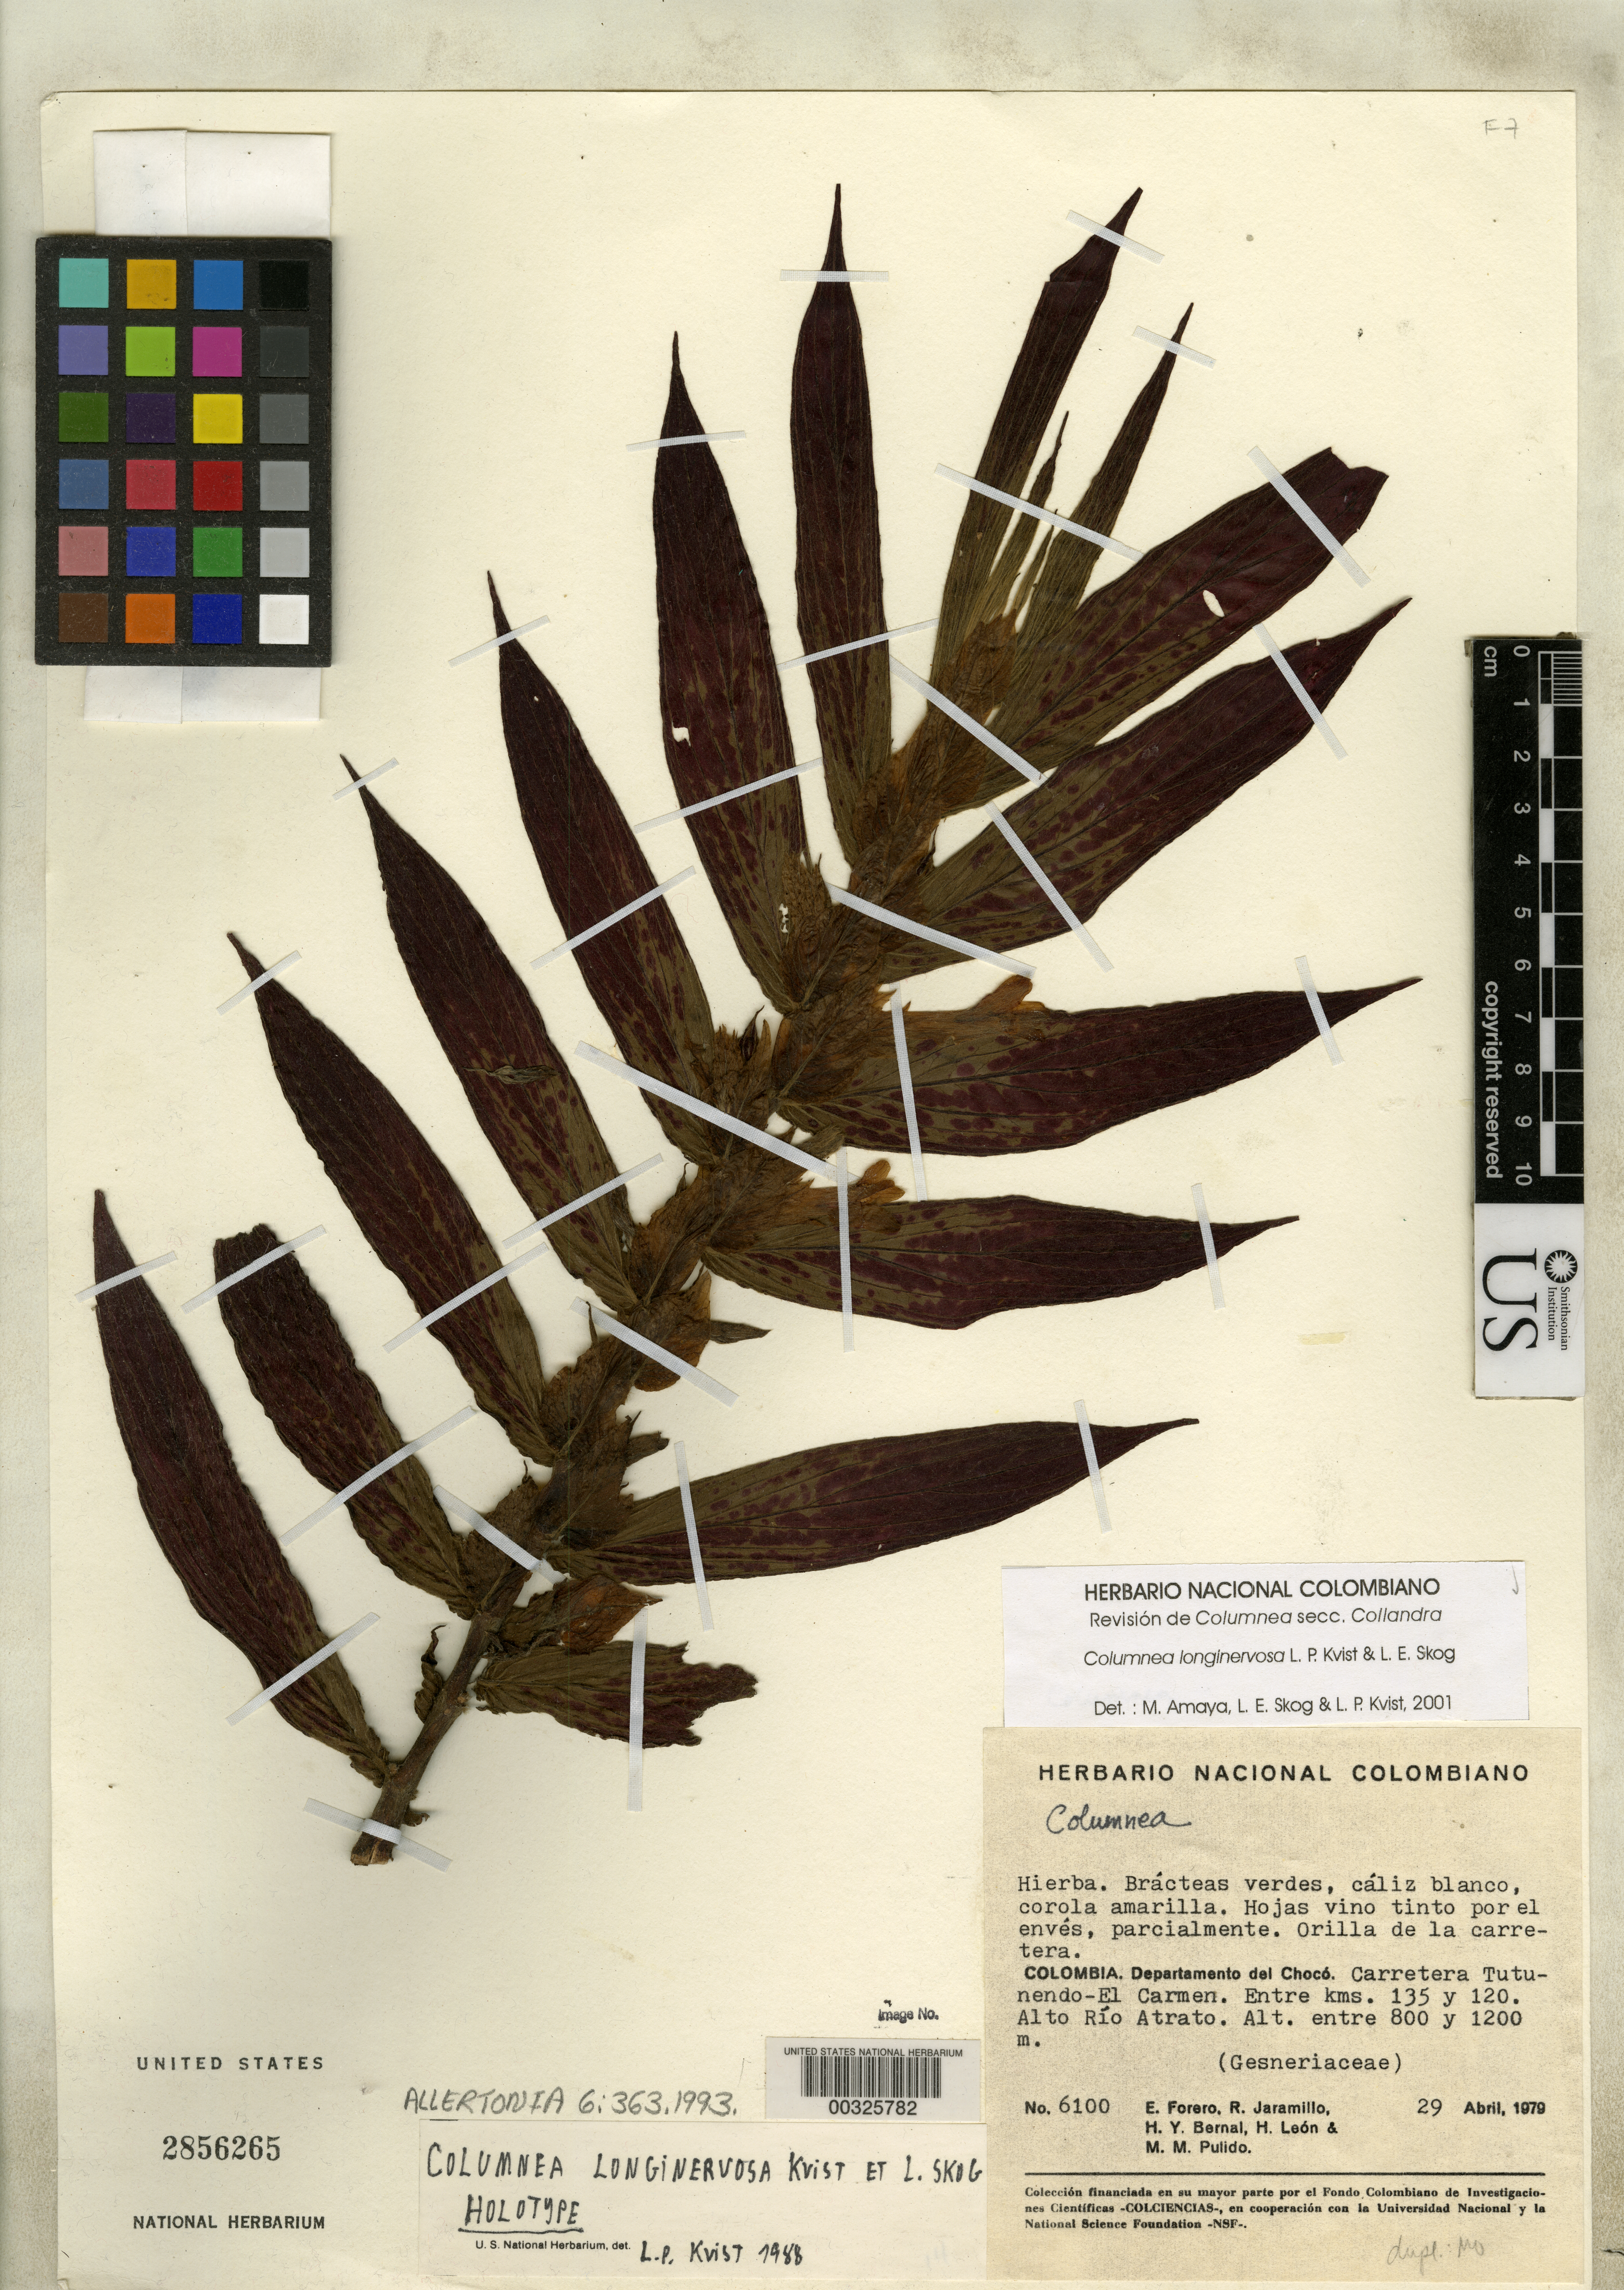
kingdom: Plantae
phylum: Tracheophyta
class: Magnoliopsida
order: Lamiales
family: Gesneriaceae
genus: Columnea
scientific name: Columnea longinervosa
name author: L.P. Kvist & L.E. Skog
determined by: Amaya-Márquez, M.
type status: Holotype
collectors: E. Forero, R. Jaramillo M., H. Y. Bernal, Henry Leon & M. Pulido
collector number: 6100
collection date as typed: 29 Abril, 1979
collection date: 1979-04-29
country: Colombia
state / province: Chocó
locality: Carretera TutUnendo-El Carmen, entre kms. 135 y 120, Alto Rio Atrato.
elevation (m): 800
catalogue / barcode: US 2856265